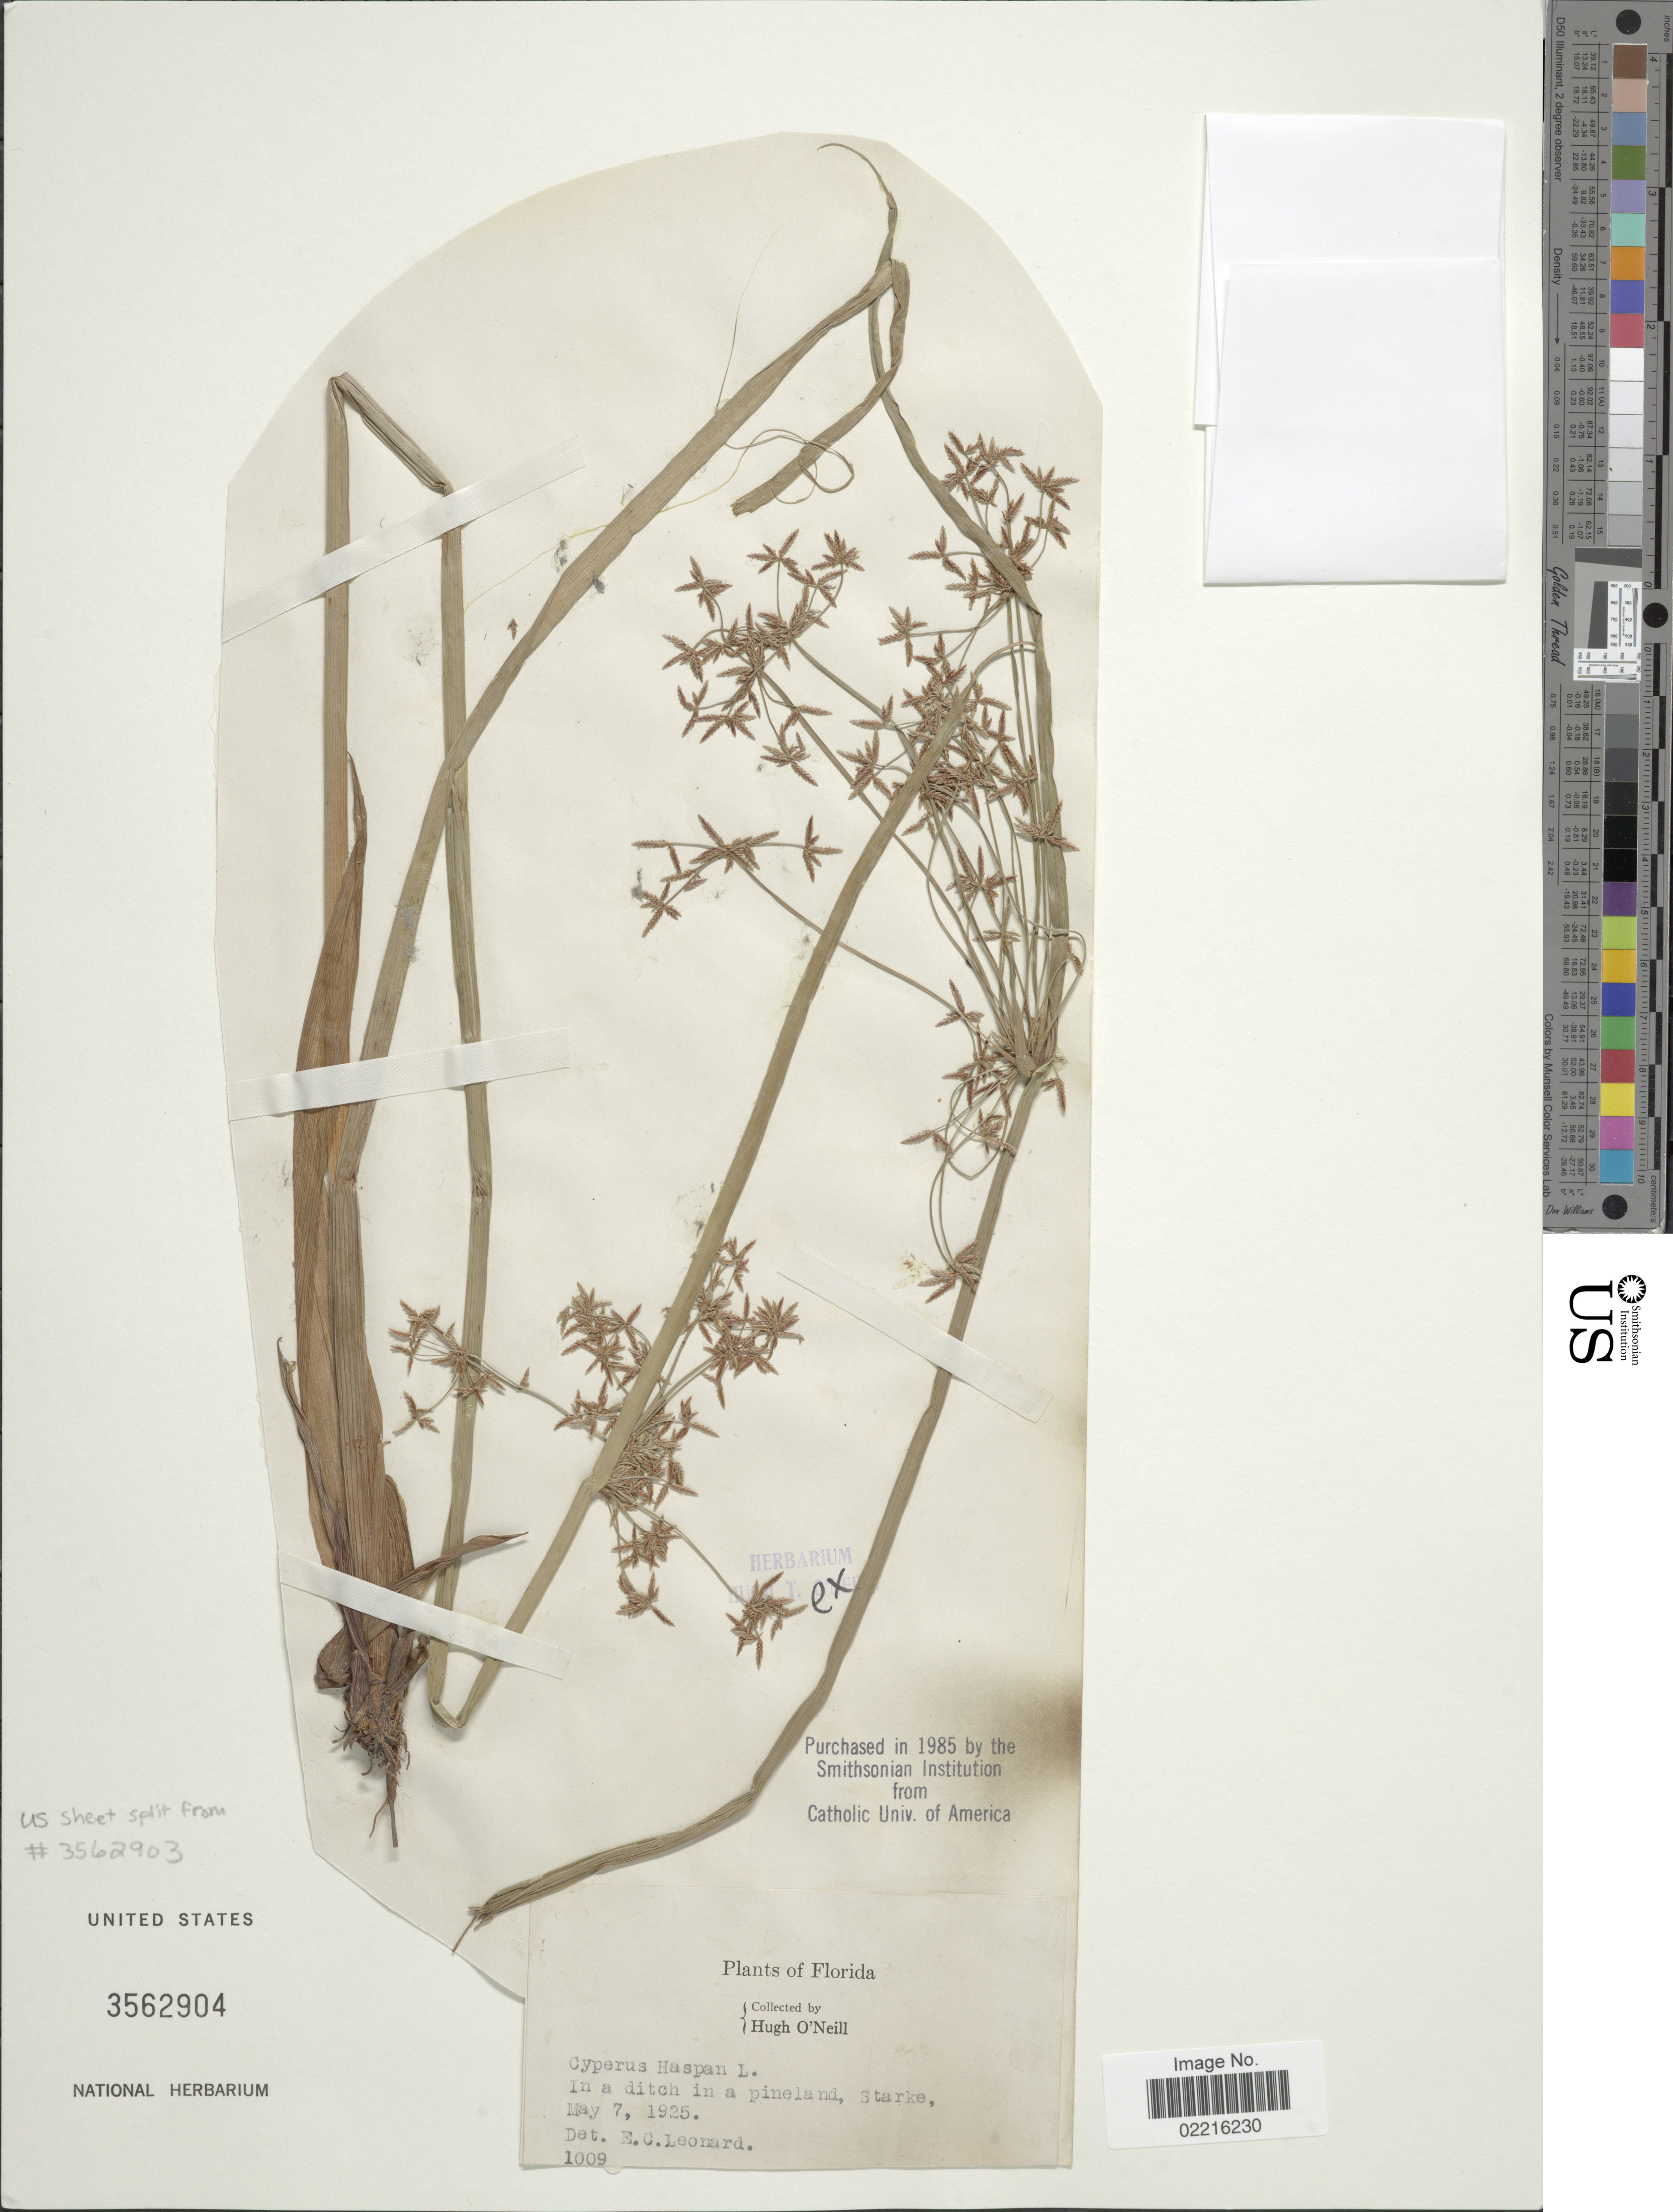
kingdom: Plantae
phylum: Tracheophyta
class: Liliopsida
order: Poales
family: Cyperaceae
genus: Cyperus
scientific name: Cyperus haspan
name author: L.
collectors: H. O'Neill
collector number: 1009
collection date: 1925-05-07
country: United States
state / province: Florida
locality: Starke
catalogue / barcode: US 3562904